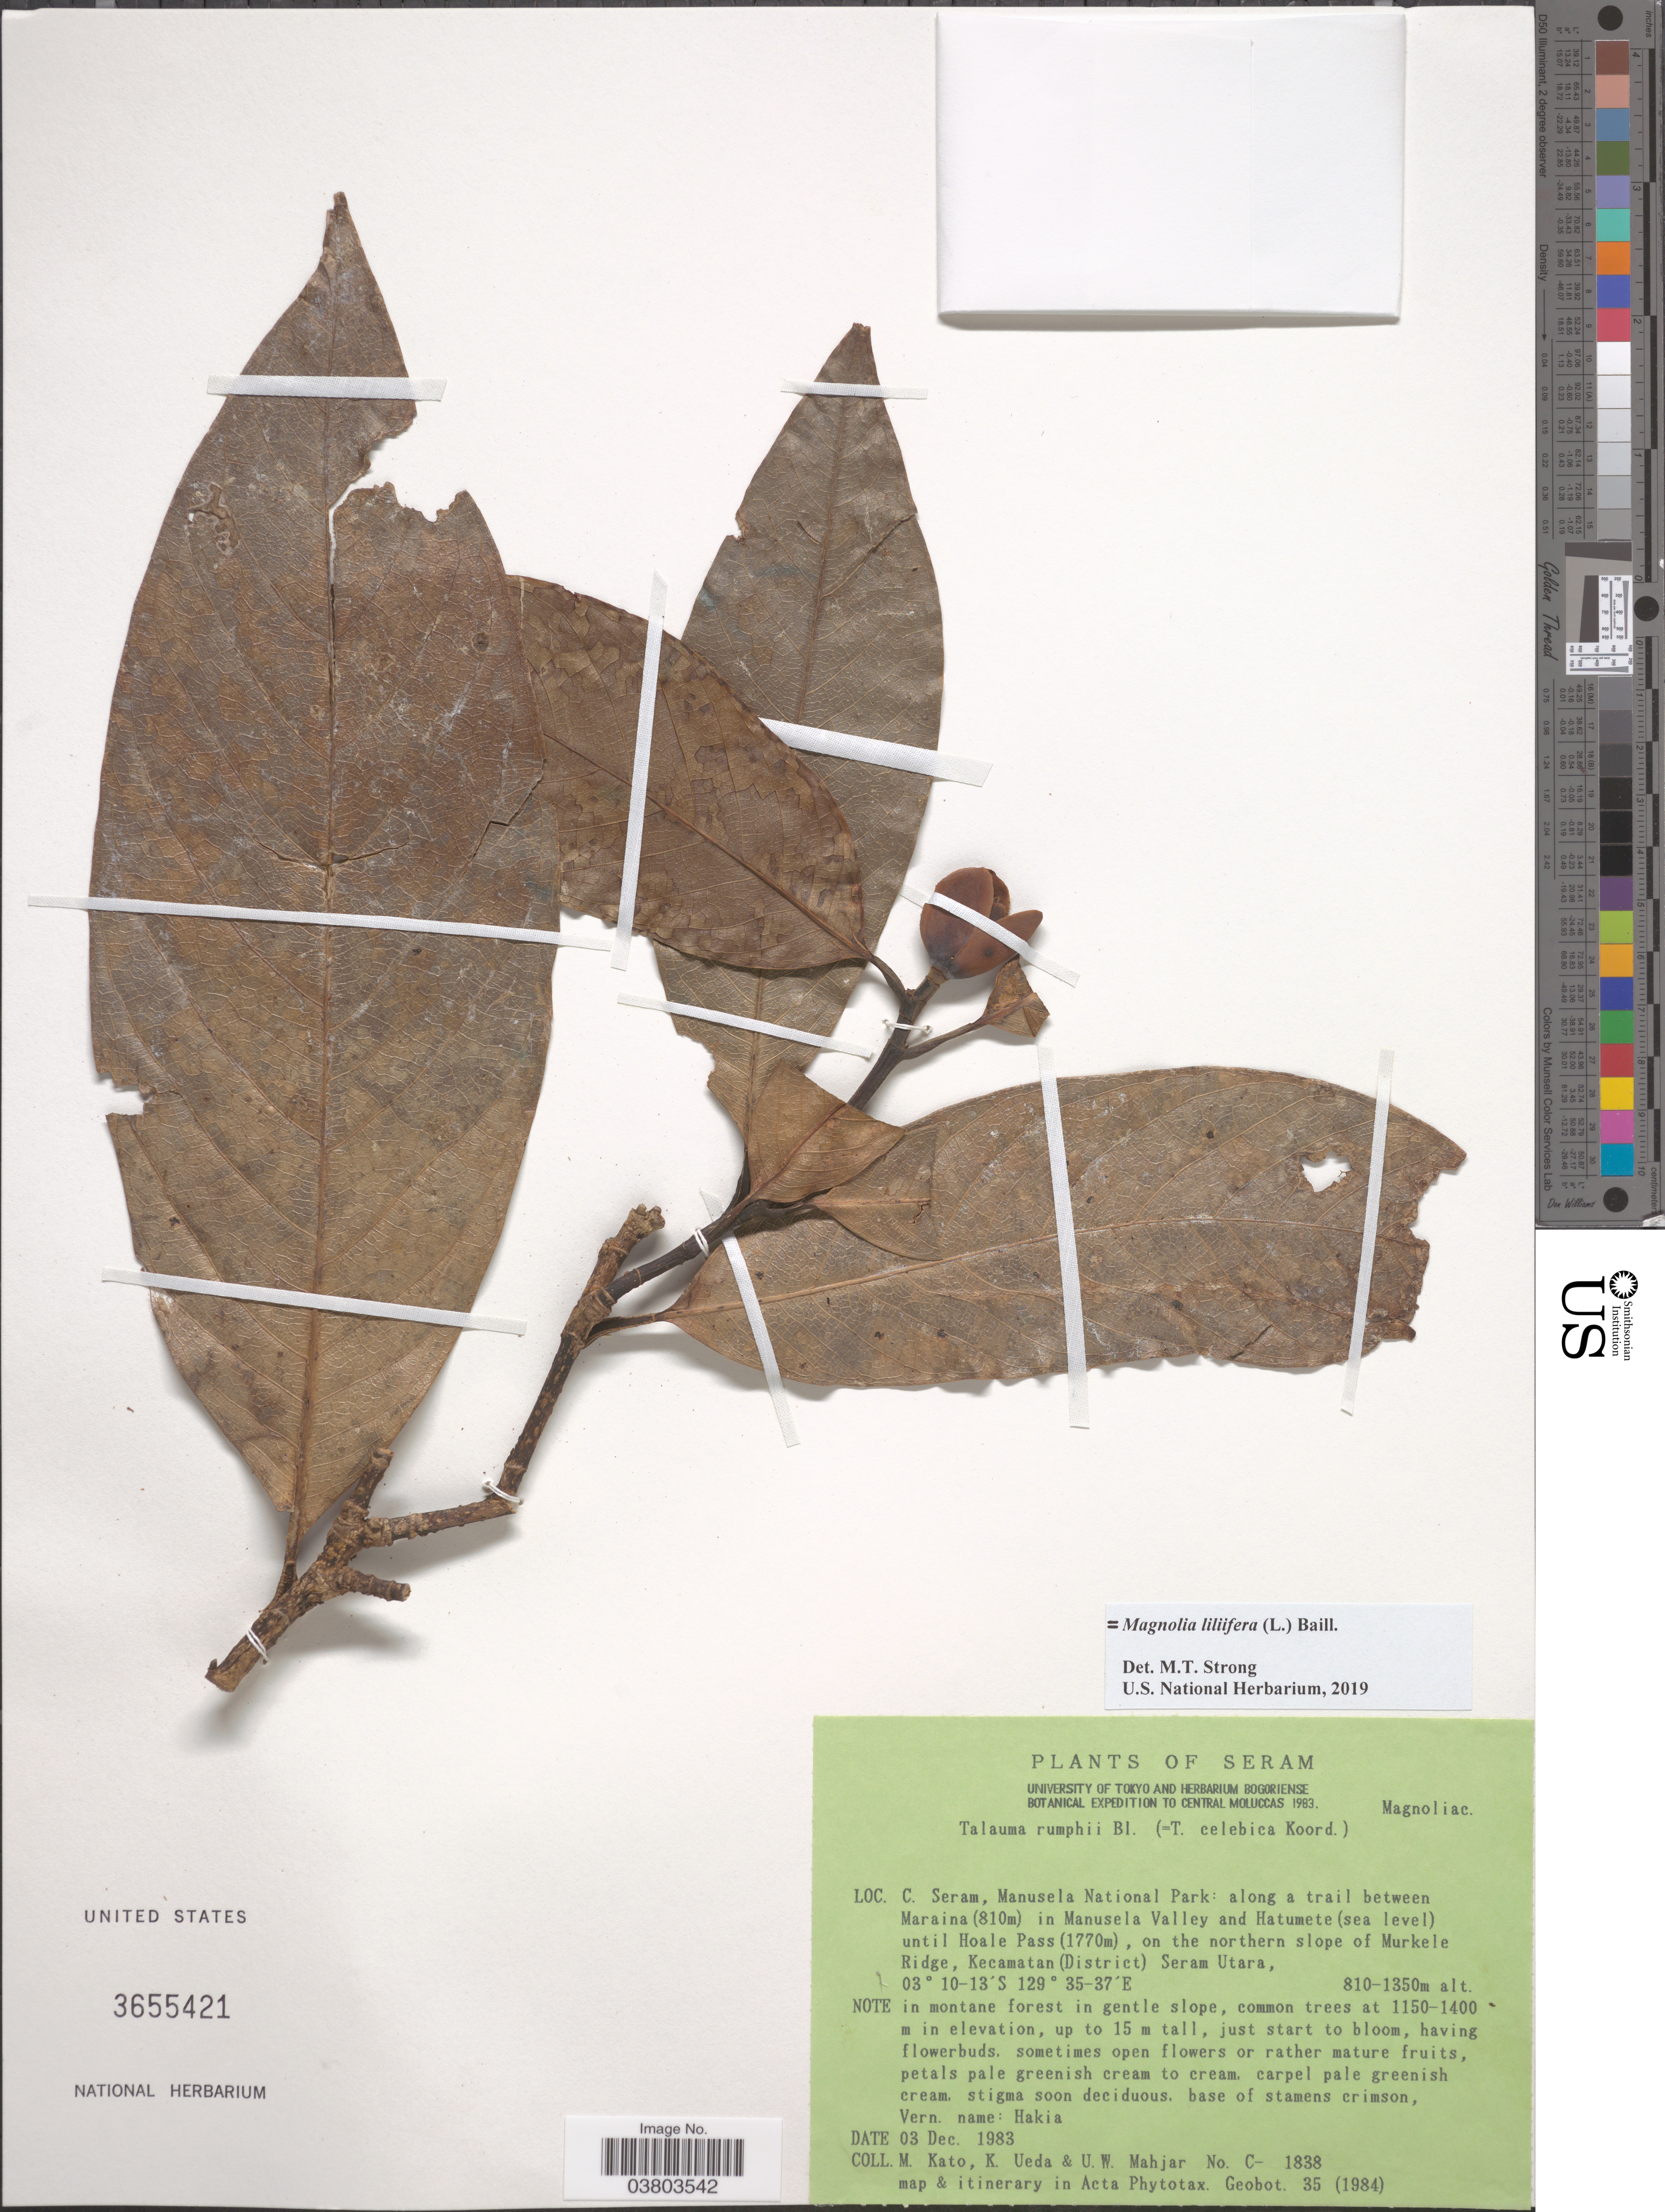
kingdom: Plantae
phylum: Tracheophyta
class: Magnoliopsida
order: Magnoliales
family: Magnoliaceae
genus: Magnolia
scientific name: Magnolia liliifera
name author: Baill.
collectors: M. Kato, K. Ueda & U.W. Mahjar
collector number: C-1838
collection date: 1983-12-03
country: Indonesia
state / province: Maluku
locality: Seram. C. Seram, Manusela National Park: along a trail between Maraina (810m) in Manusela Valley and Hatumete (sea level) until Hoale Pass (1770m), on the northern slope of Murkele Ridge, Kecamatan (District) Seram Utara.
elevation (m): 810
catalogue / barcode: US 3655421